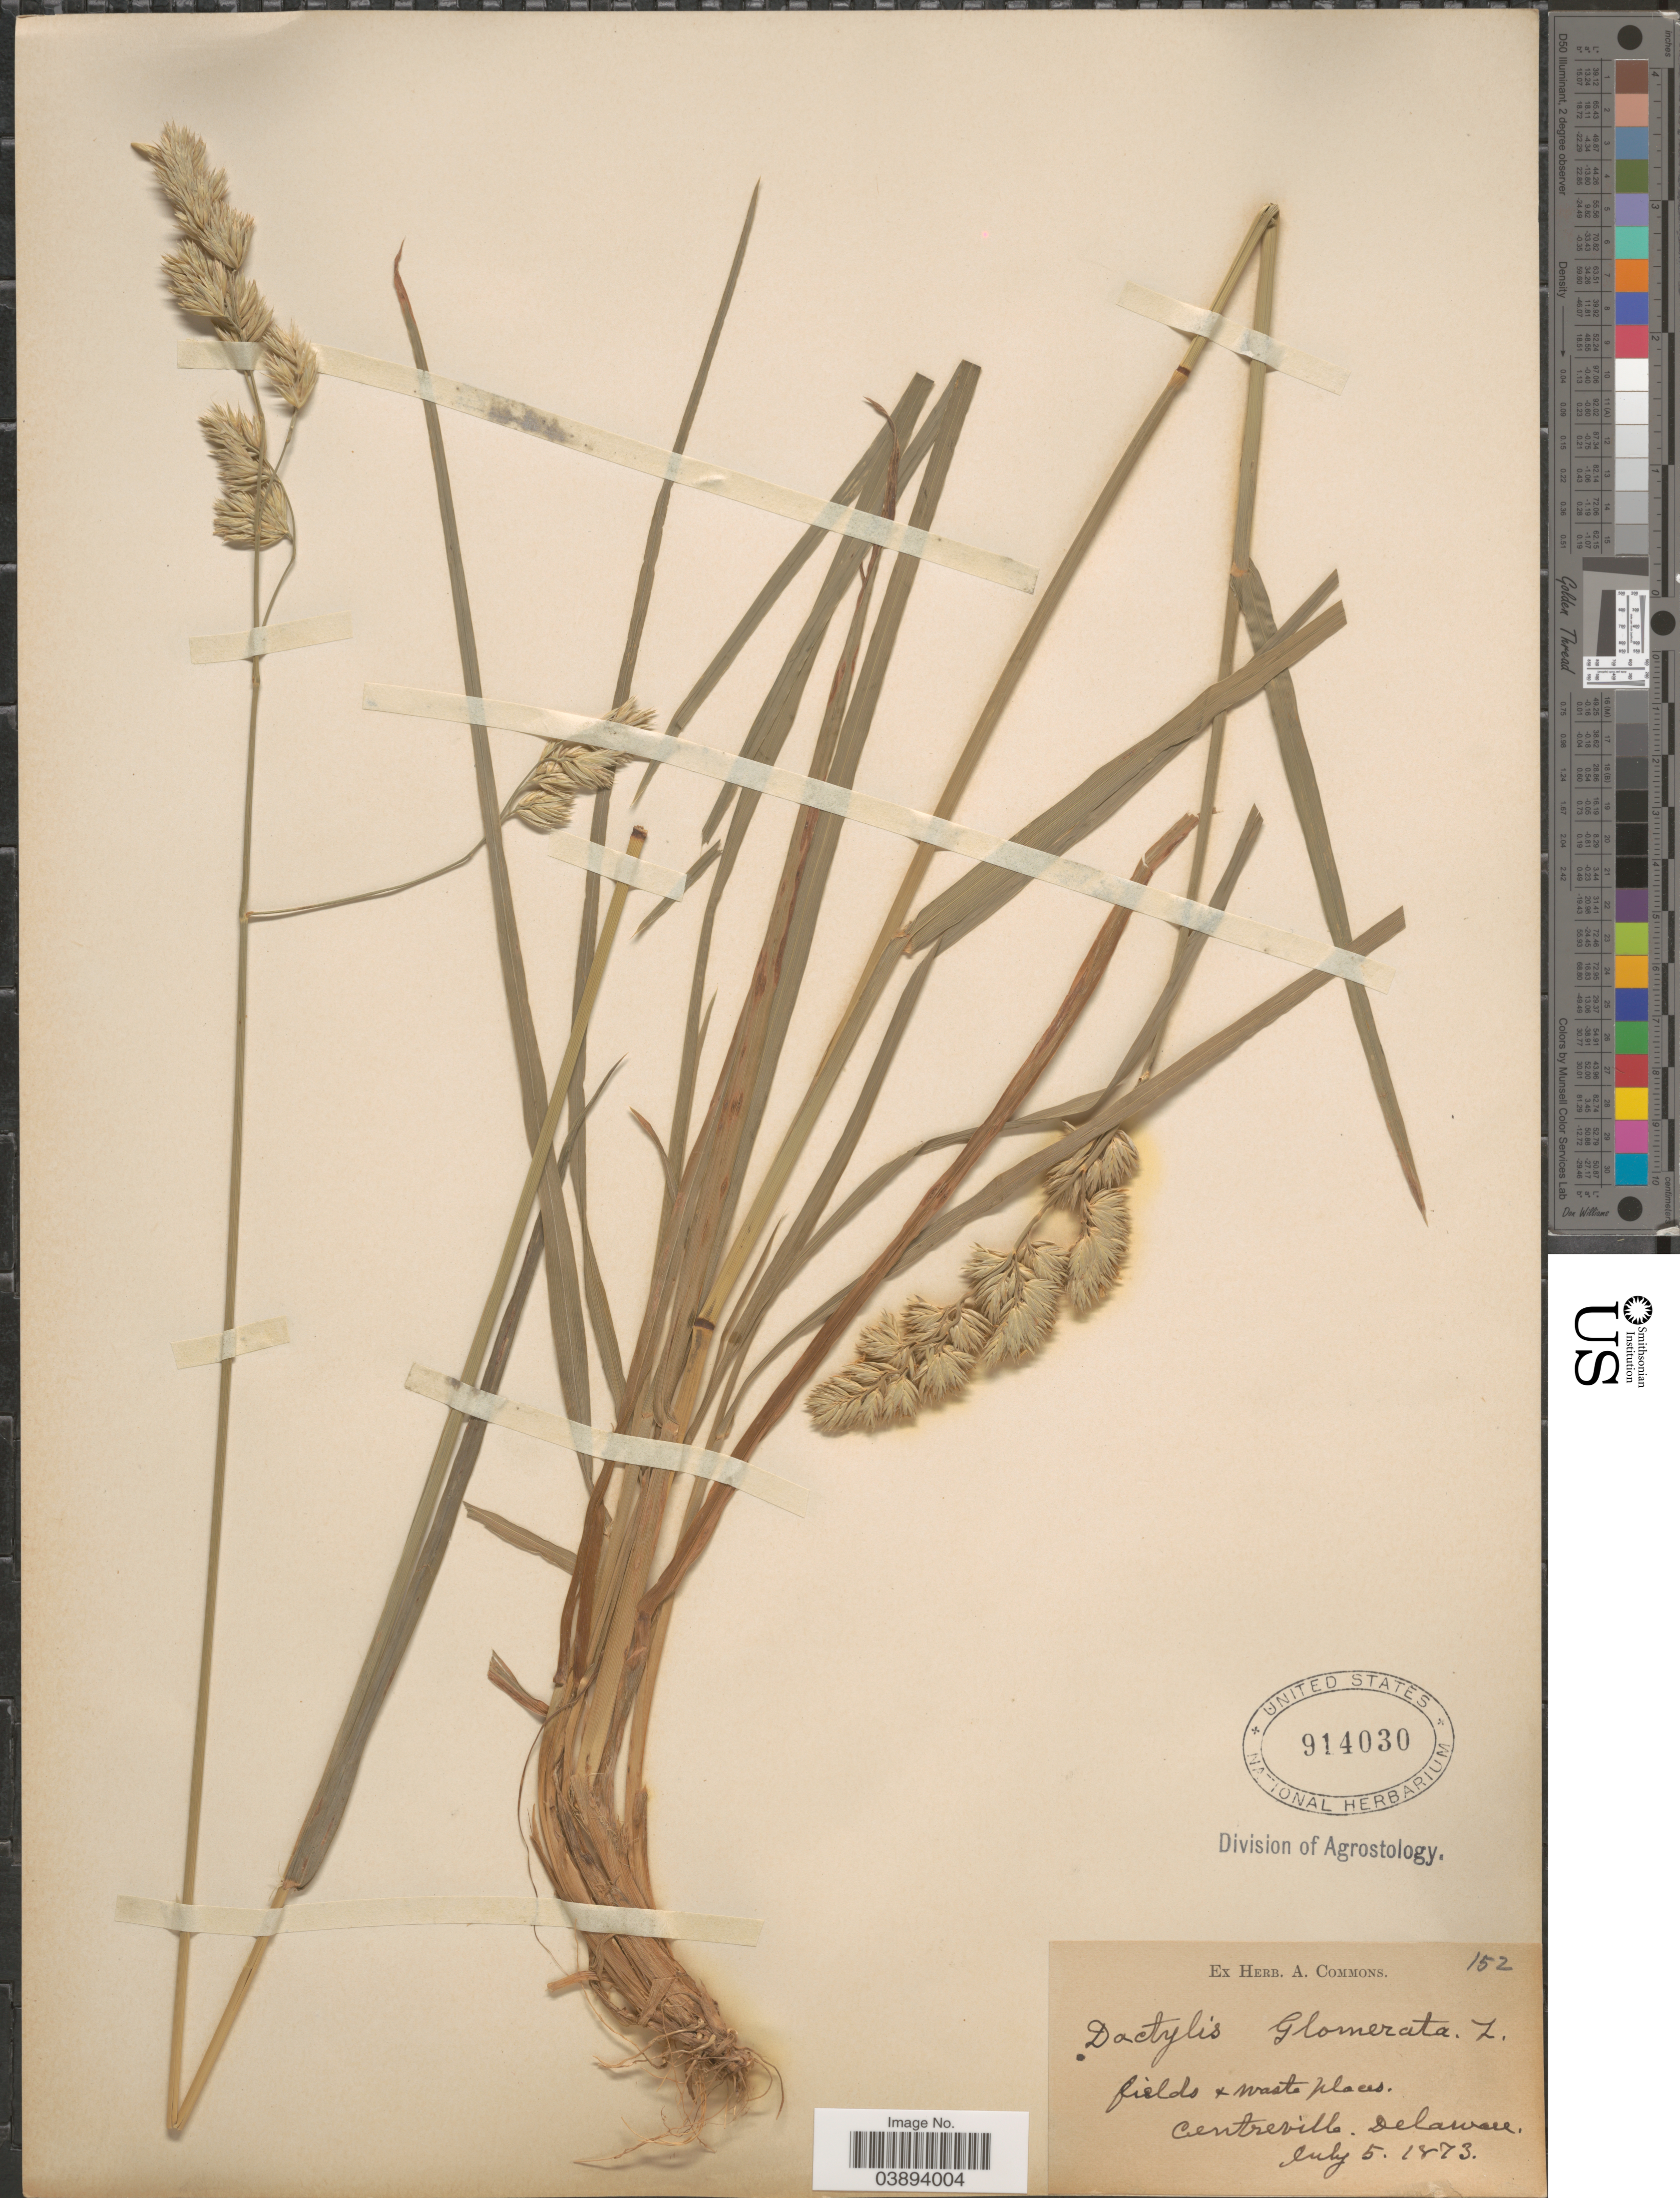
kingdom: Plantae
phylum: Tracheophyta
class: Liliopsida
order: Poales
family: Poaceae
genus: Dactylis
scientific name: Dactylis glomerata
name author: L.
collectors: ex herb. A. Commons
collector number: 152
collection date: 1873-07-05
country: United States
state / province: Delaware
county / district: New Castle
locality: Centreville.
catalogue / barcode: US 914030